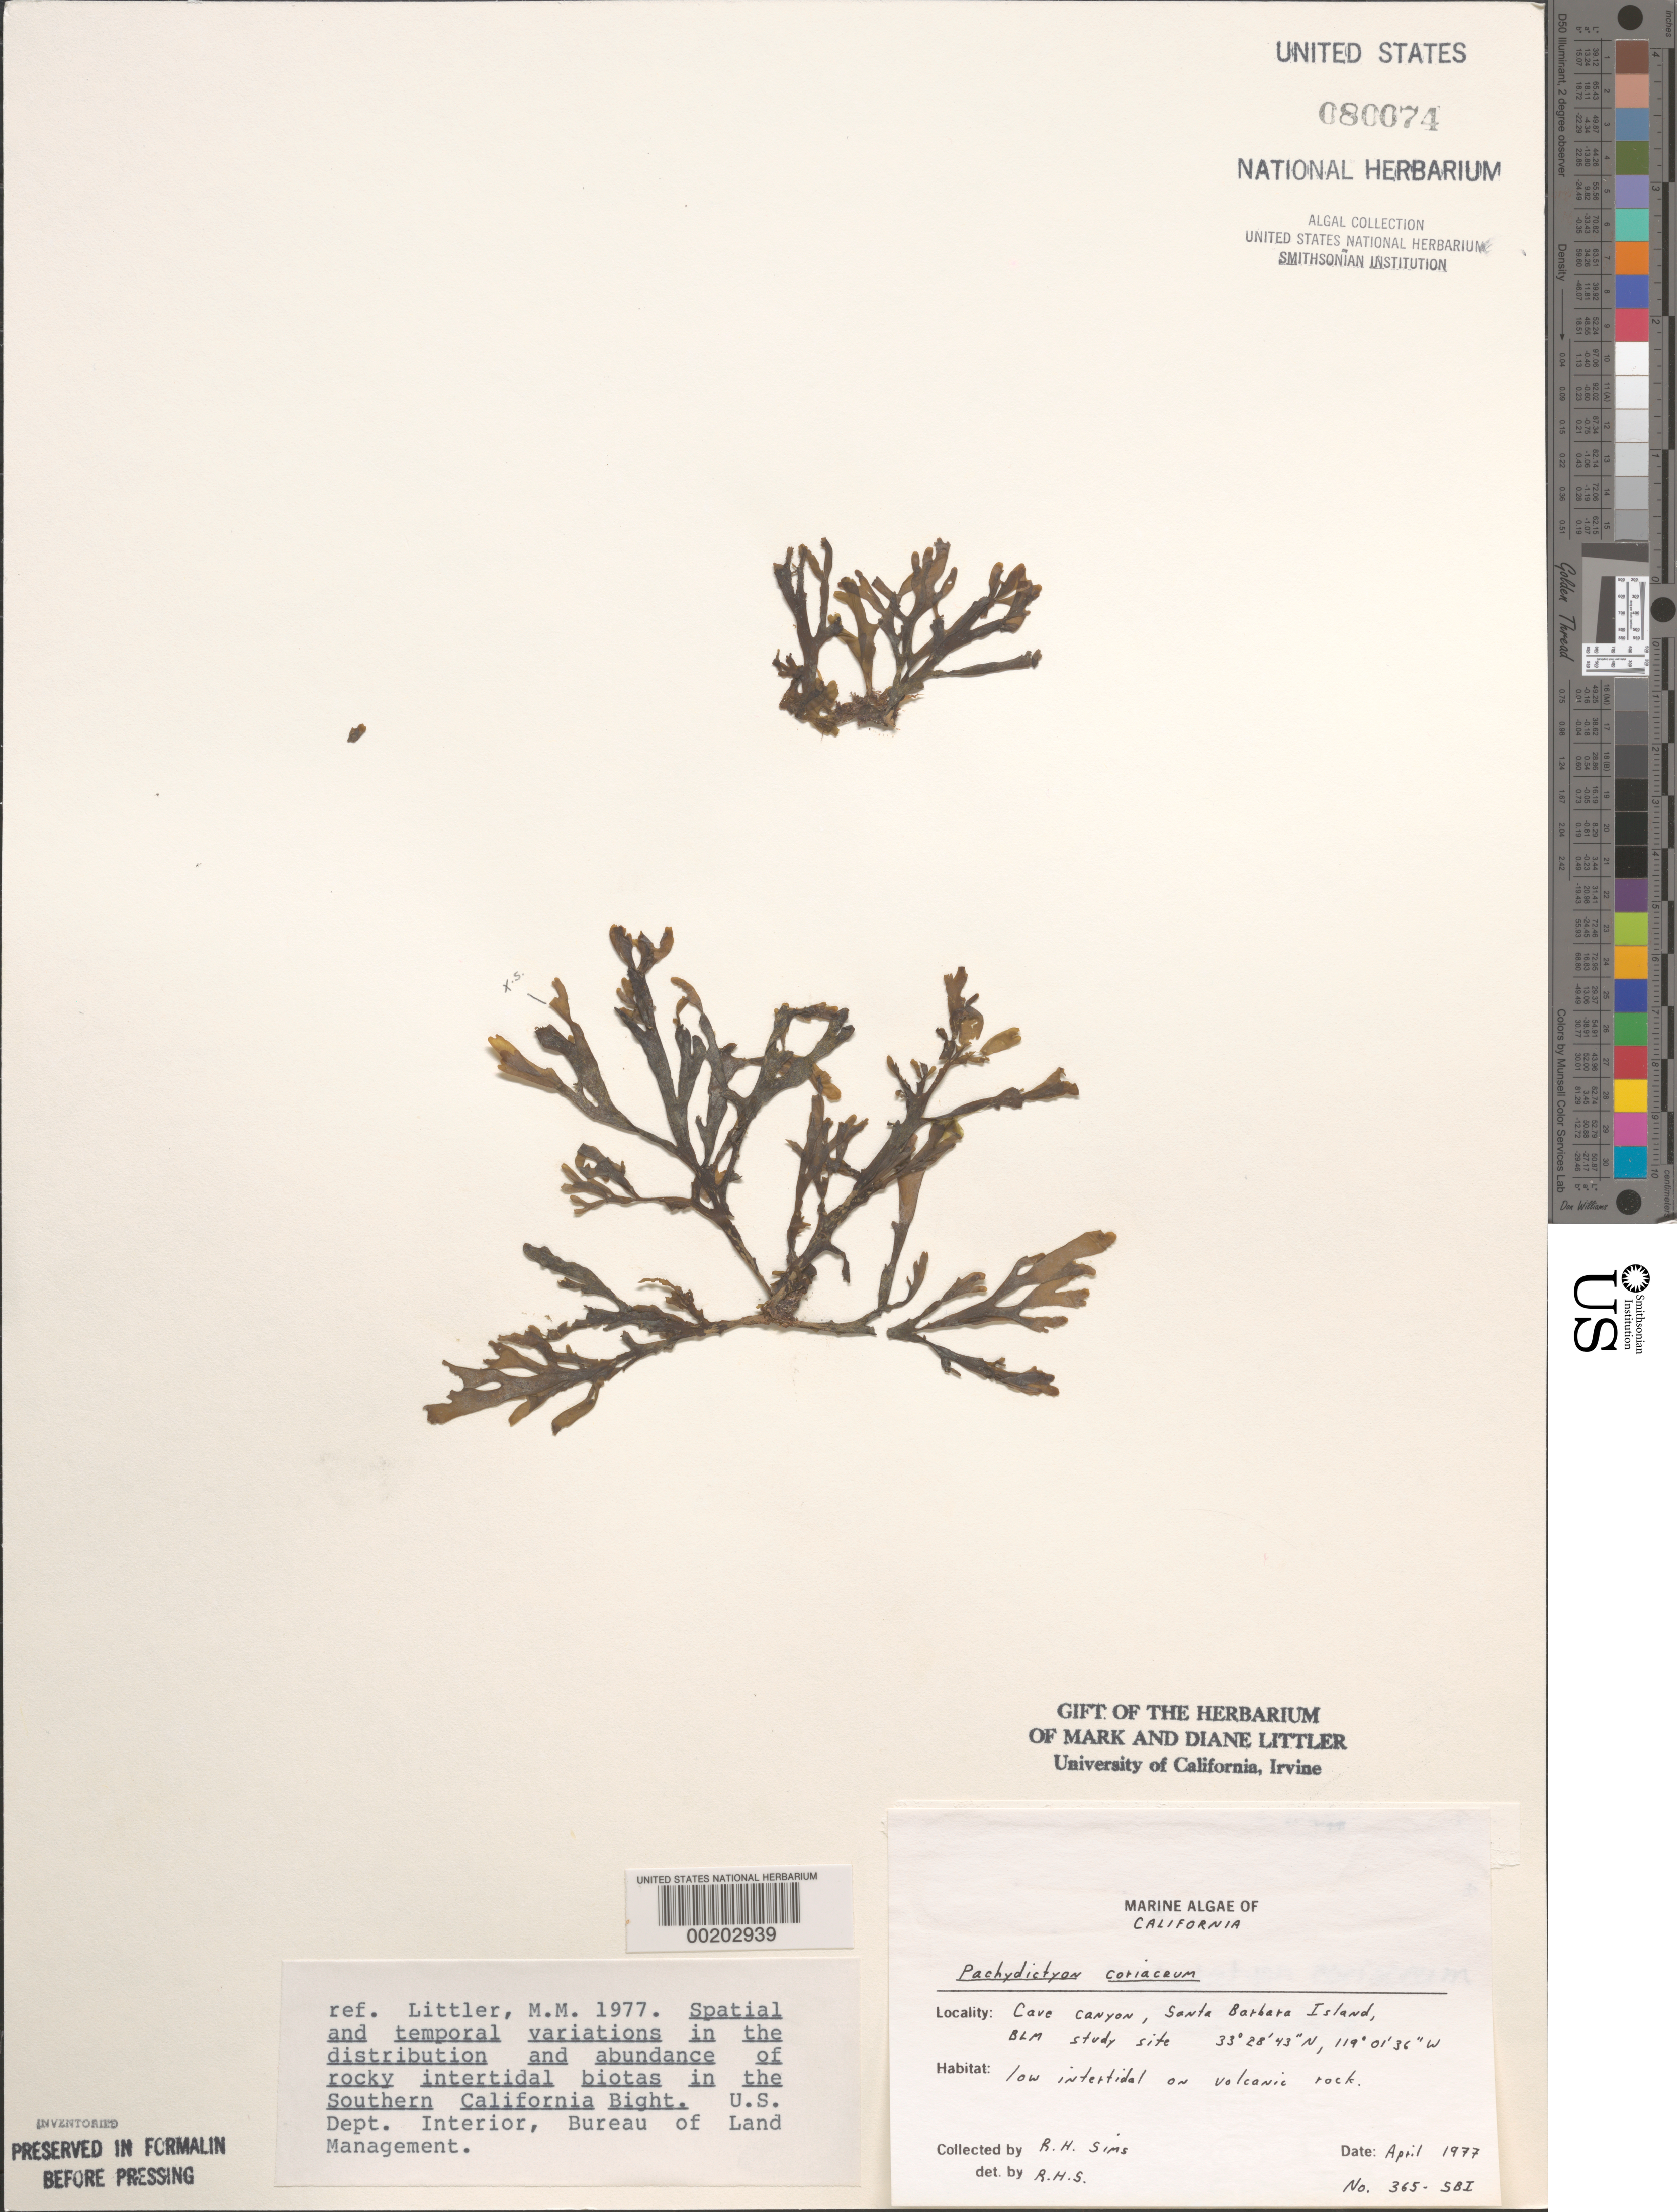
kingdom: Chromista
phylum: Ochrophyta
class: Phaeophyceae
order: Dictyotales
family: Dictyotaceae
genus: Pachydictyon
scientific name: Pachydictyon coriaceum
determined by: Sims, Robert H.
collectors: R. H. Sims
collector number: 365-sbi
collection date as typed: Apr 1977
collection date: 1977-04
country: United States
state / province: California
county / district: Santa Barbara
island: Santa Barbara Island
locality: Cave Canyon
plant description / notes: BLM-SOCALBIGHT Rocky Intertidal Survey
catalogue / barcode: US 80074